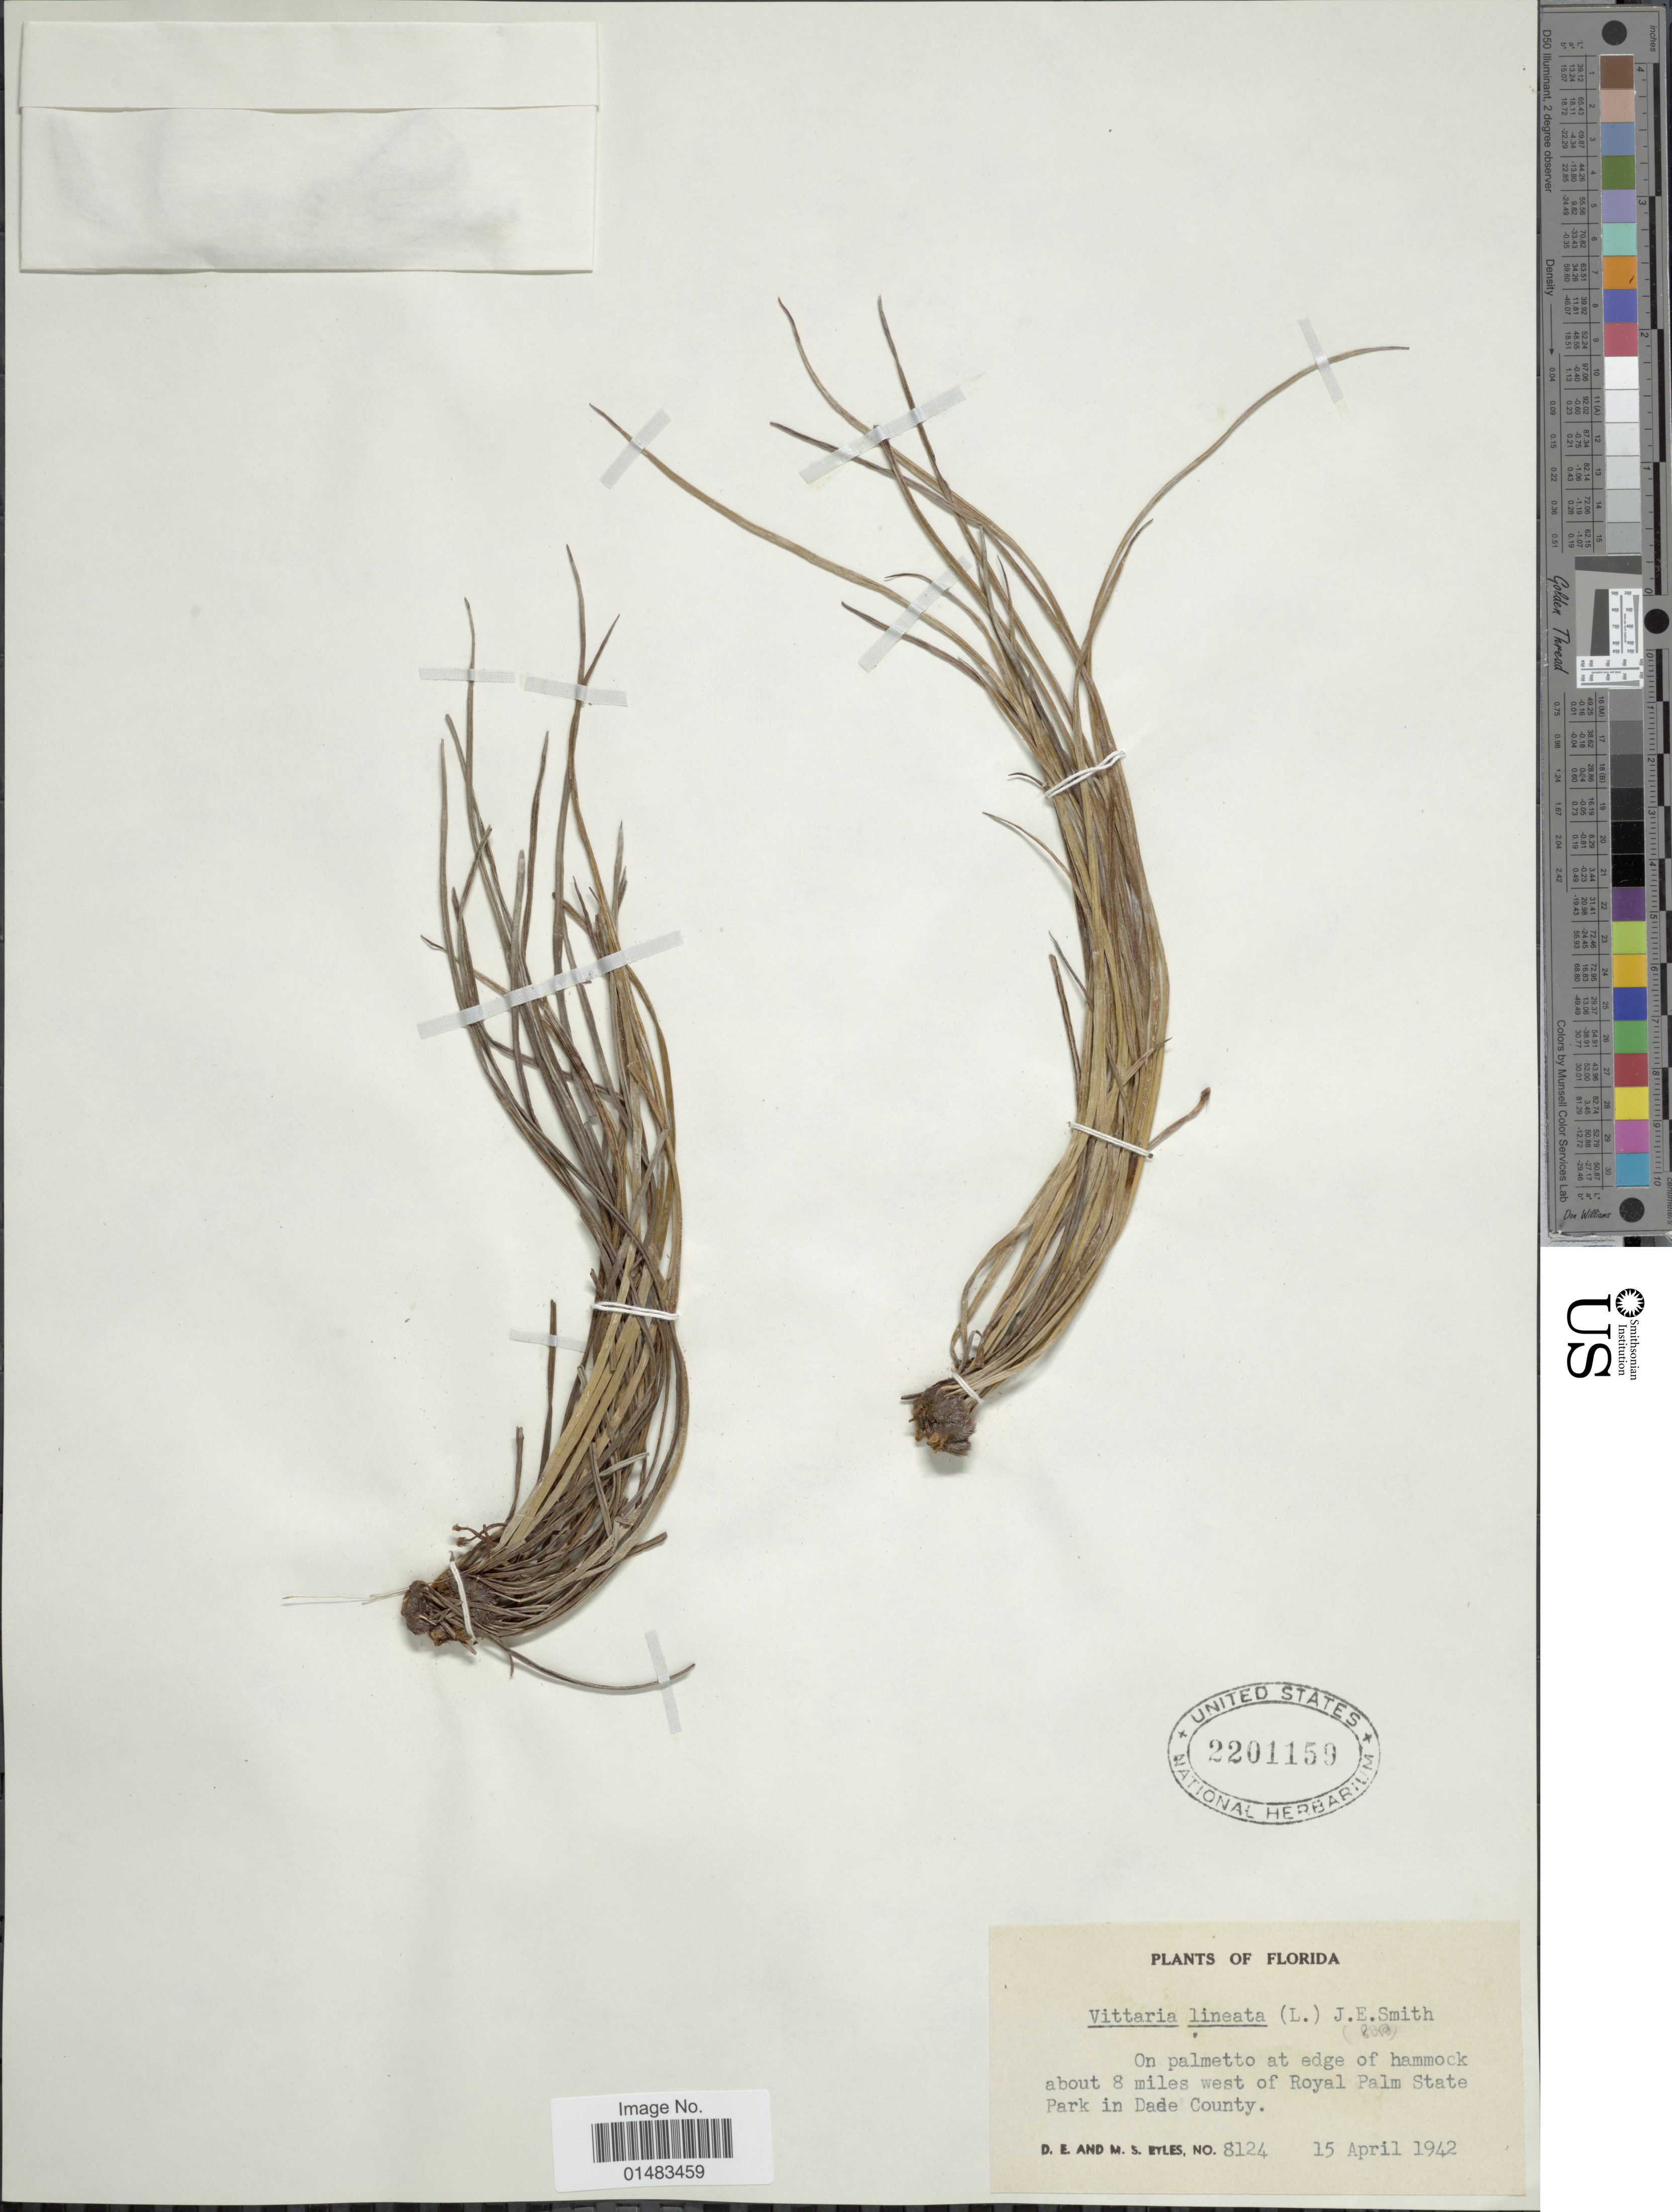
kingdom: Plantae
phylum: Tracheophyta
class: Polypodiopsida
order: Polypodiales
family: Pteridaceae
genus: Vittaria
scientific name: Vittaria lineata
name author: (L.) Sm.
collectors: D. Eyles & M. Eyles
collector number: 8214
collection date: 1942-04-15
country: United States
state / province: Florida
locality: Plants of Florida, On palmetto at edge of hammock about 8 miles west of Royal Palm State Park in Dade County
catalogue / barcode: US 2201159